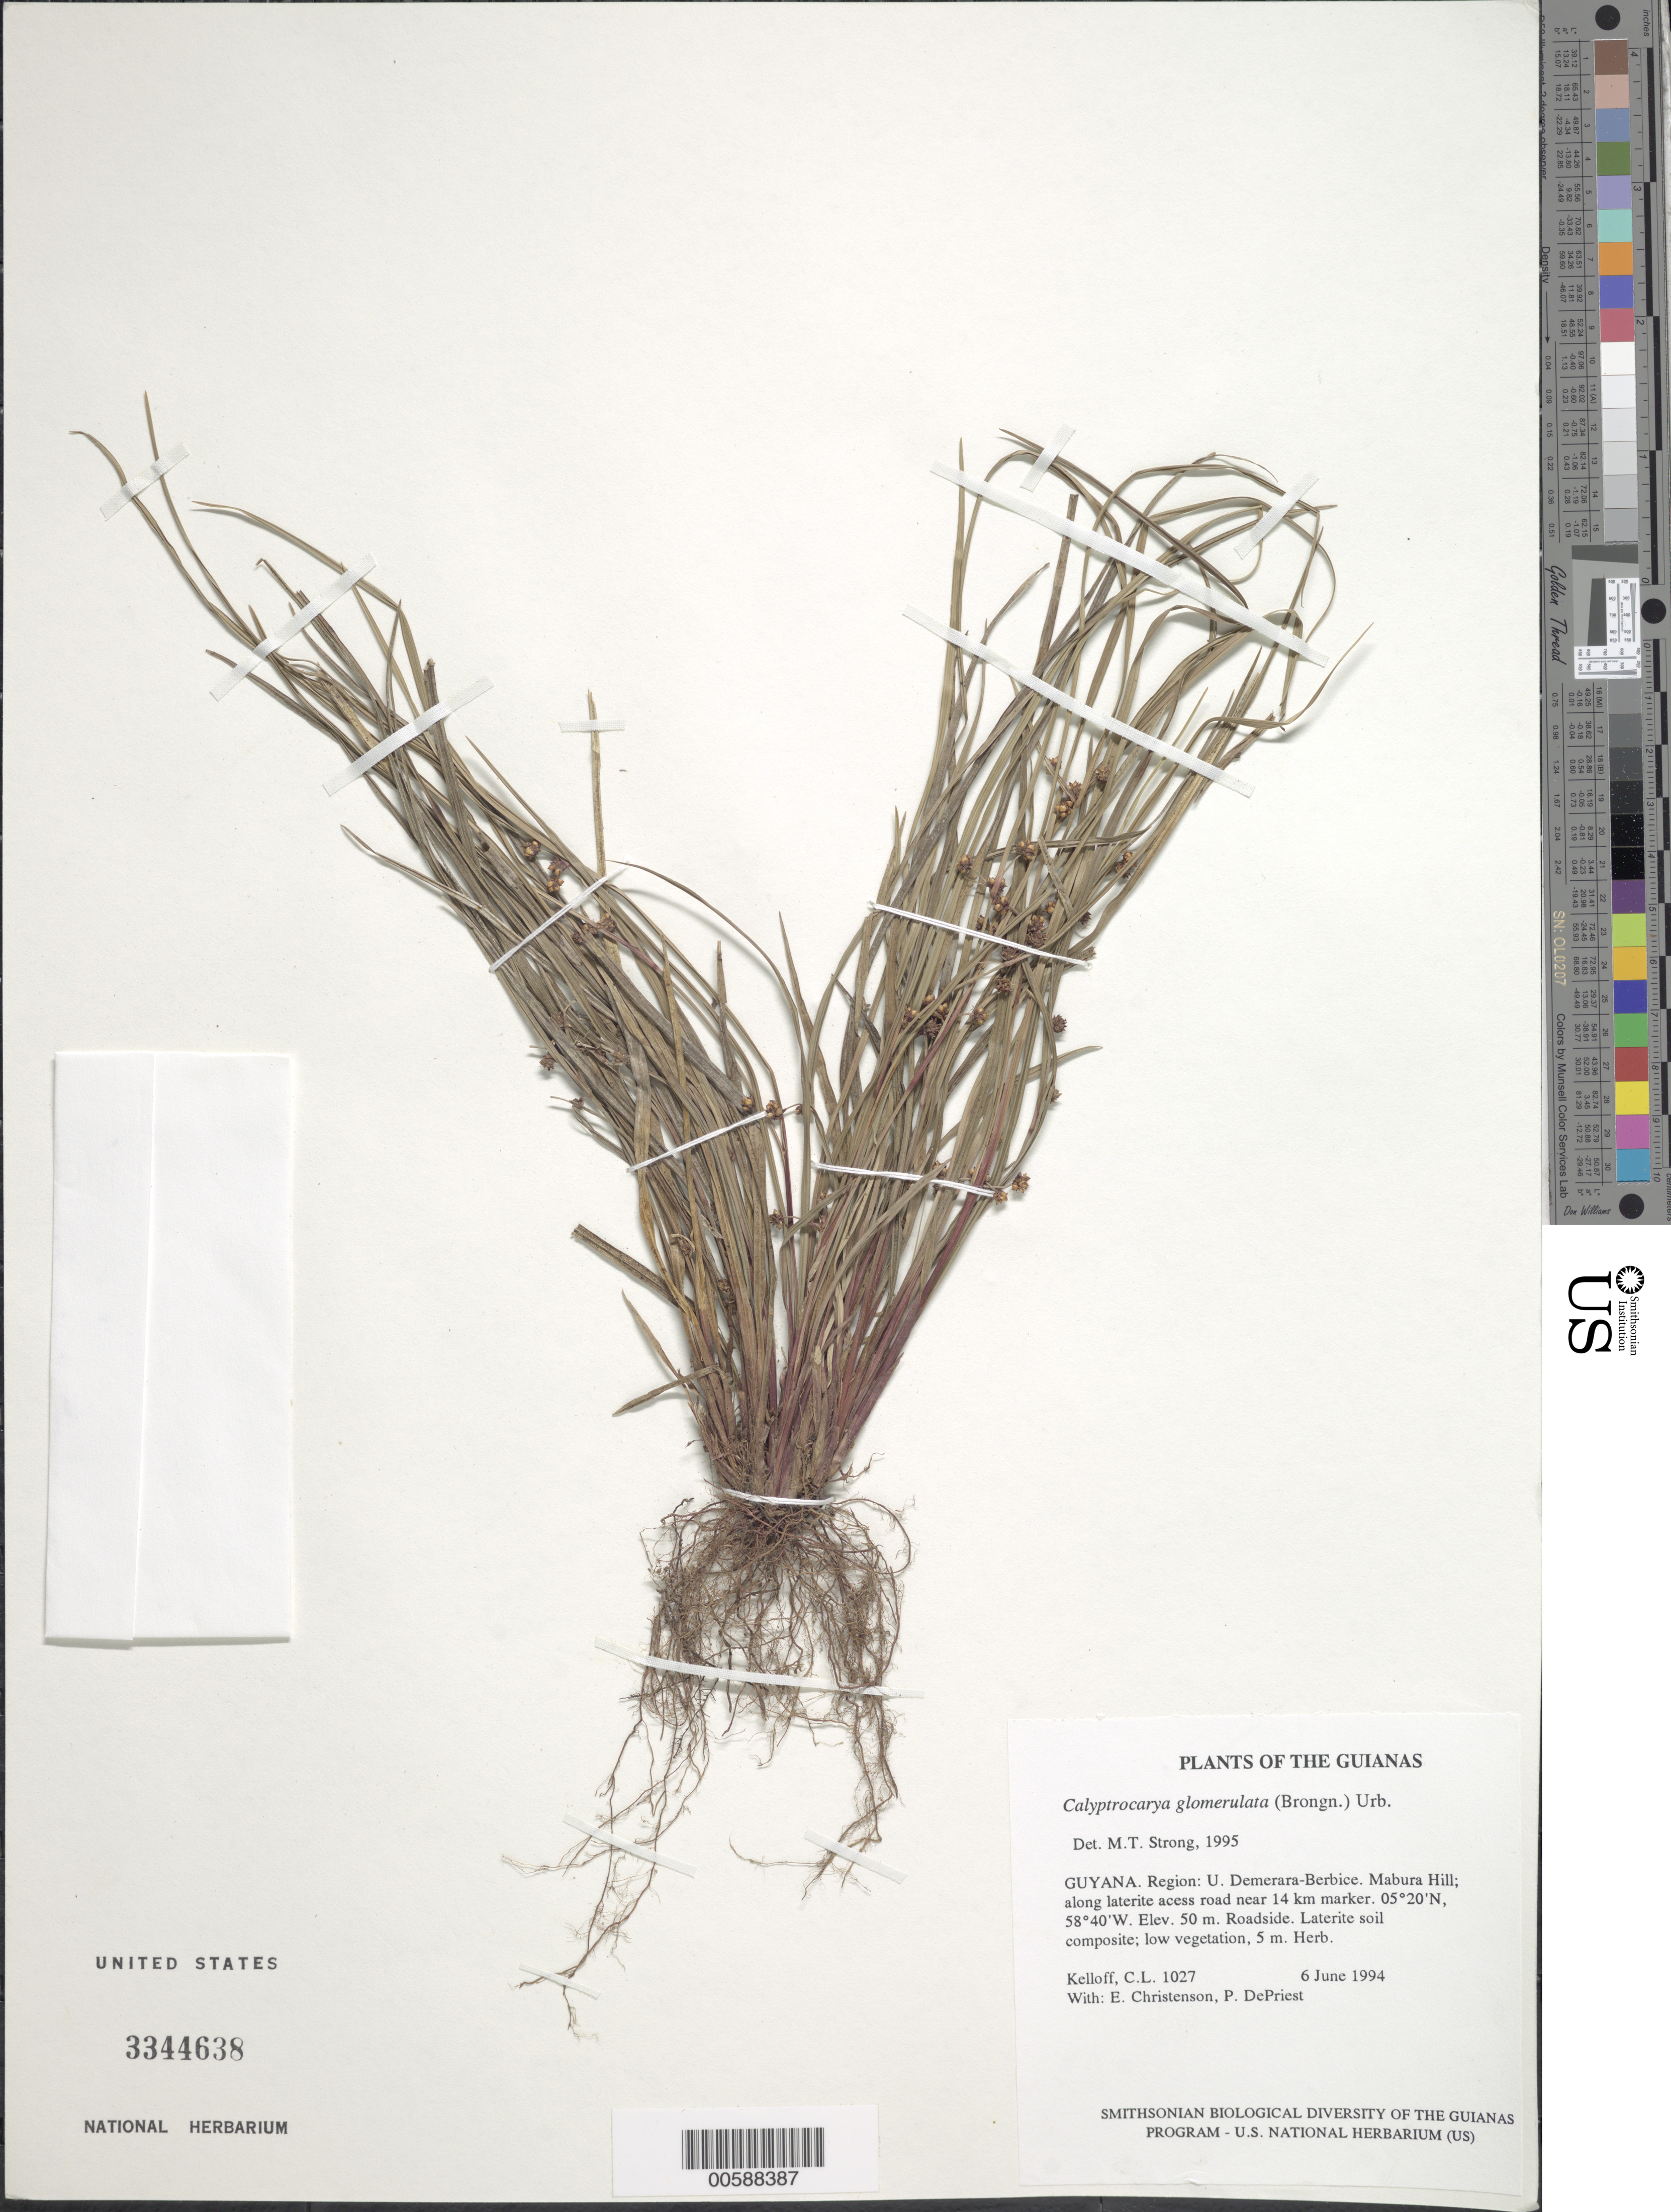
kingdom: Plantae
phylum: Tracheophyta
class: Liliopsida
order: Poales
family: Cyperaceae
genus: Calyptrocarya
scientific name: Calyptrocarya glomerulata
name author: (Brongn.) Urb.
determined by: Strong, M. T., (US), Smithsonian Institution - National Museum of Natural History (UNITED STATES)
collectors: C. L. Kelloff, E. A. Christenson & P. DePriest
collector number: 1027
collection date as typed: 6 June 1994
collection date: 1994-06-06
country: Guyana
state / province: U. Demerara-Berbice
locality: Mabura Hill; along laterite acess road near 14 km marker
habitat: Roadside. Laterite soil composite; low vegetation, 5 m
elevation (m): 50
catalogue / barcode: US 3344638